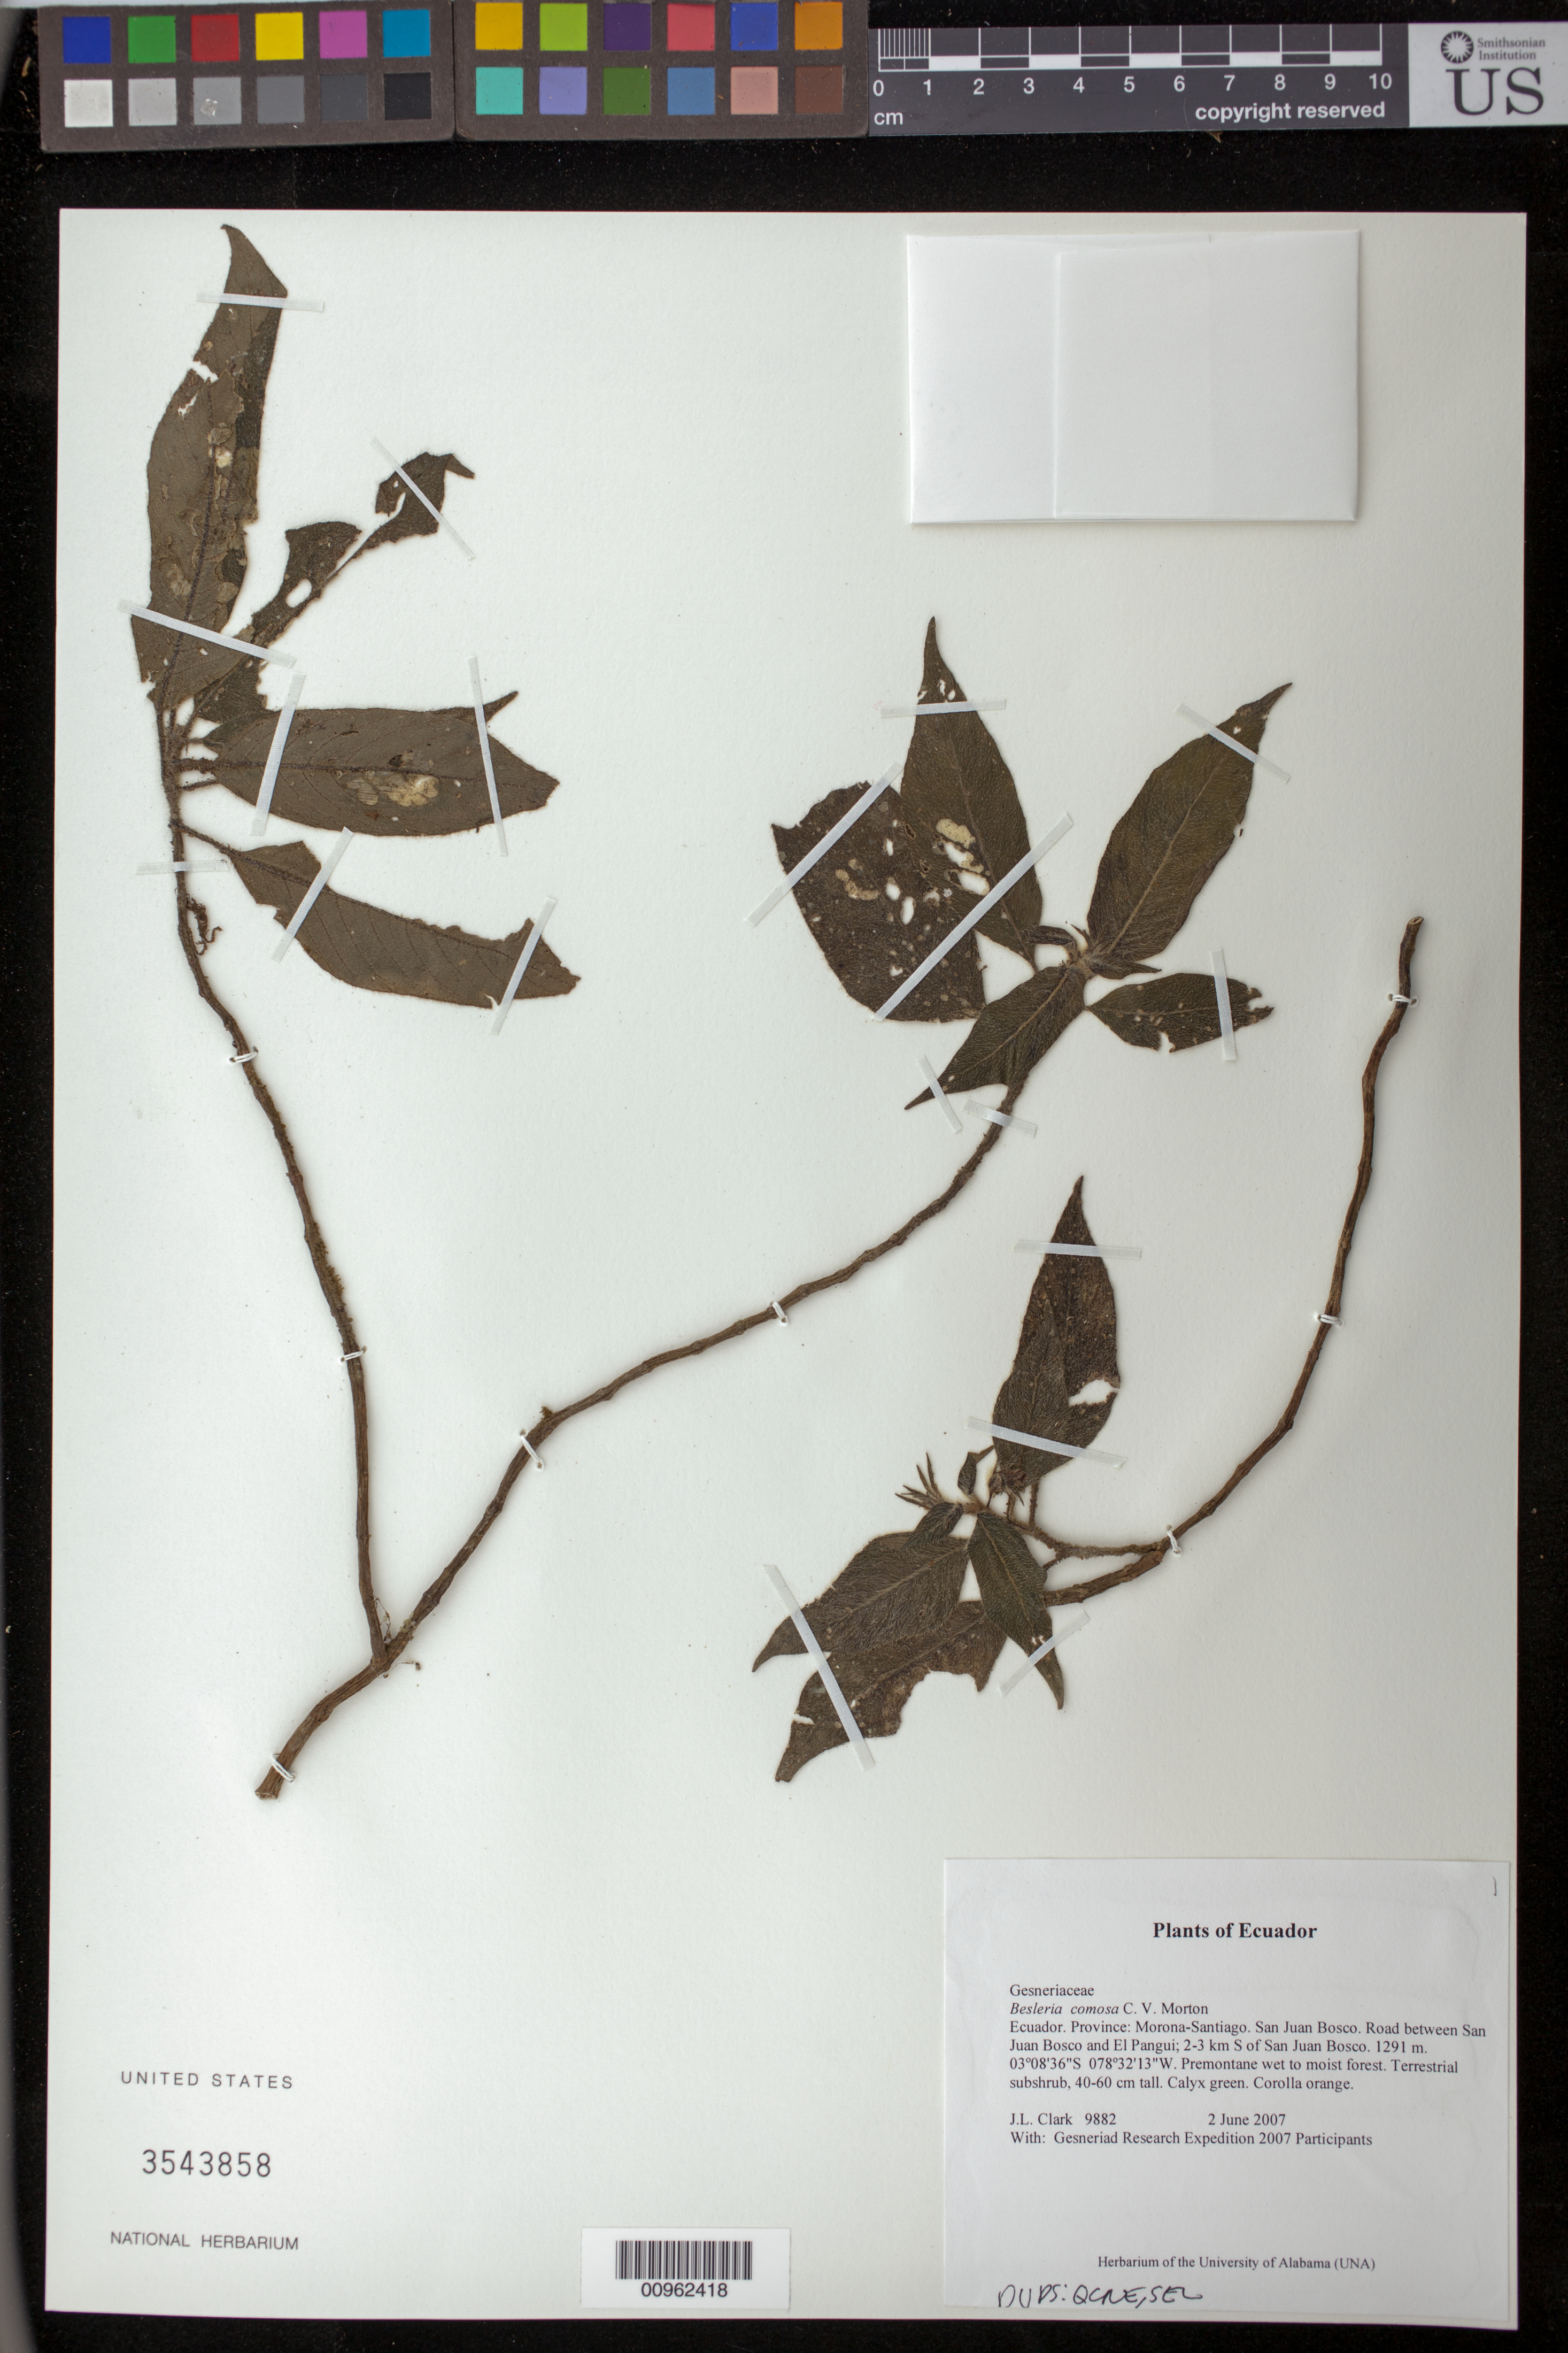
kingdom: Plantae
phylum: Tracheophyta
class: Magnoliopsida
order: Lamiales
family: Gesneriaceae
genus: Besleria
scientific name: Besleria comosa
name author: C.V. Morton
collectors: J. L. Clark & Gesneriad Research Expedition 2007 Participants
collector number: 9882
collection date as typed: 02 Jun 2007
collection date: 2007-06-02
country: Ecuador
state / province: Morona-Santiago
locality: San Juan Bosco. Road between San Juan Bosco and El Pangui; 2-3 km S of San Juan Bosco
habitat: Premontane wet to moist forest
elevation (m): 1291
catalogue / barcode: US 3543858